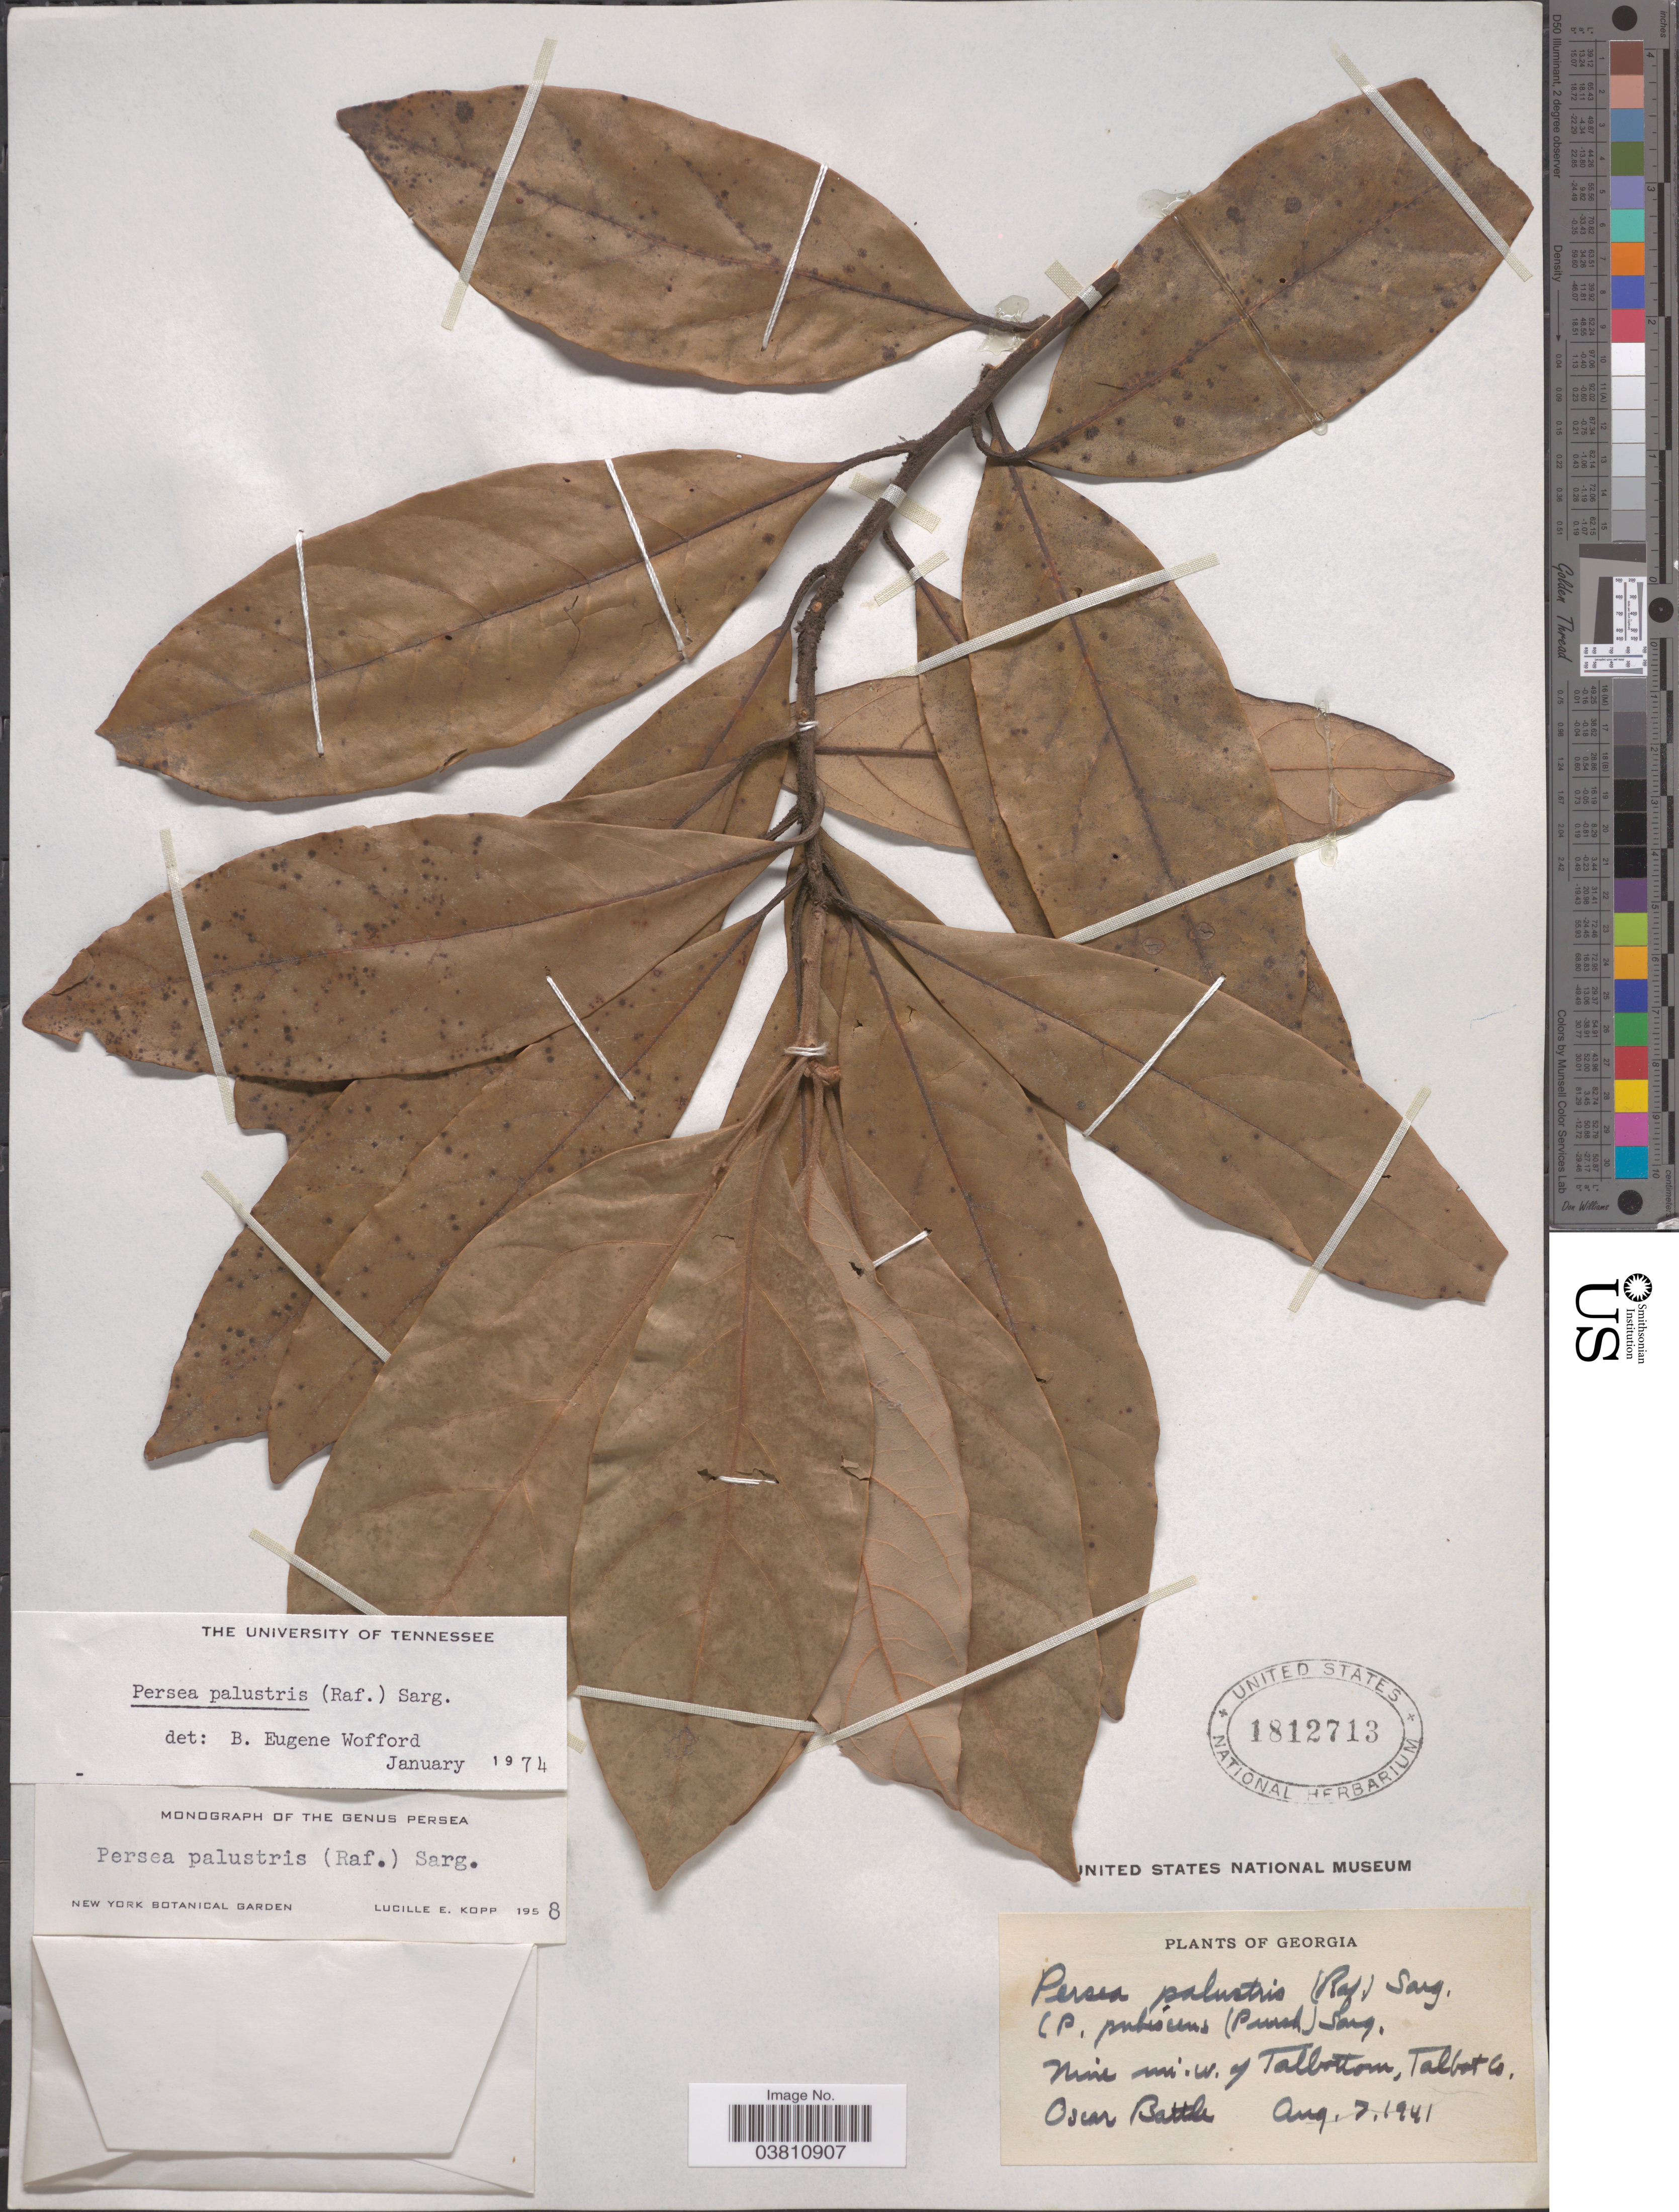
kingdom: Plantae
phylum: Tracheophyta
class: Magnoliopsida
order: Laurales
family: Lauraceae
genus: Persea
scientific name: Persea palustris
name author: (Raf.) Sarg.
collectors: O. Battle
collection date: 1941-08-07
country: United States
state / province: Georgia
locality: Nine mi. w. of Talbottom, Talbot Co.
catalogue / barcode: US 1812713